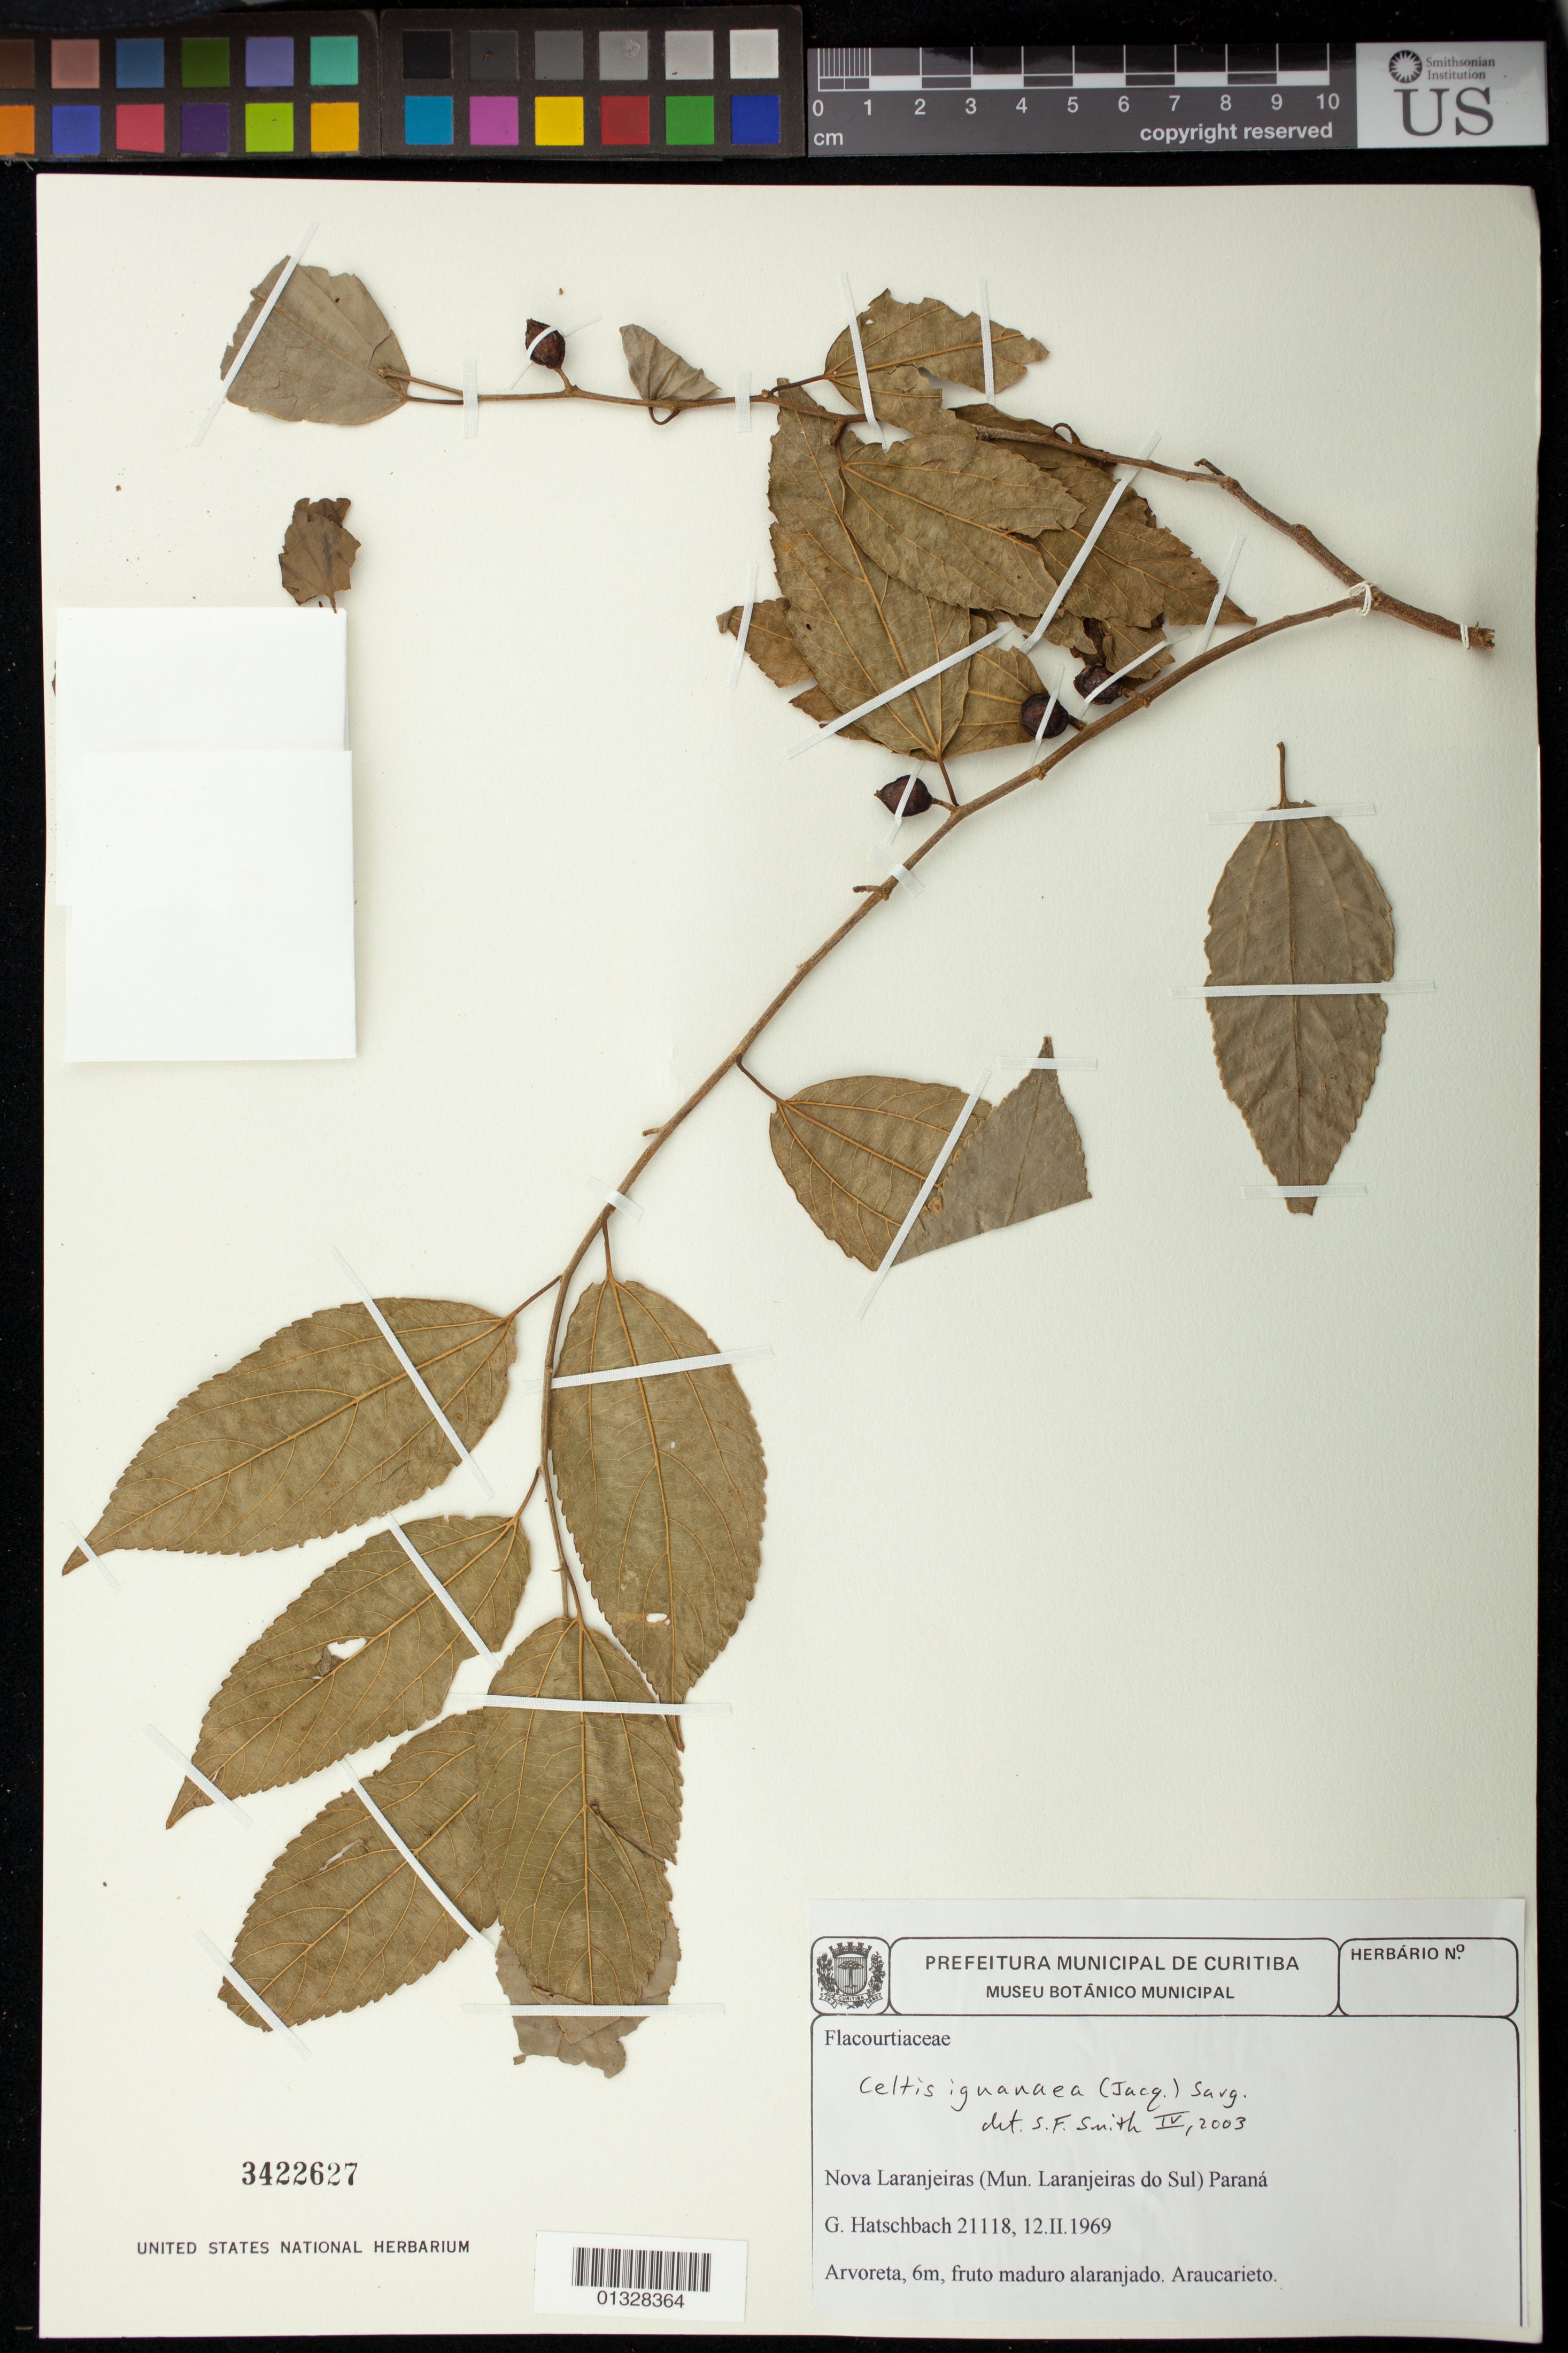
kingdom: Plantae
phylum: Tracheophyta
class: Magnoliopsida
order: Rosales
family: Cannabaceae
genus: Celtis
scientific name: Celtis iguanaea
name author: (Jacq.) Sarg.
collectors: G. Hatschbach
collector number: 21118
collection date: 1969-02-12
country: Brazil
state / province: Paraná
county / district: Laranjeiras do Sul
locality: Nova Laranjeiras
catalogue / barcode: US 3422627